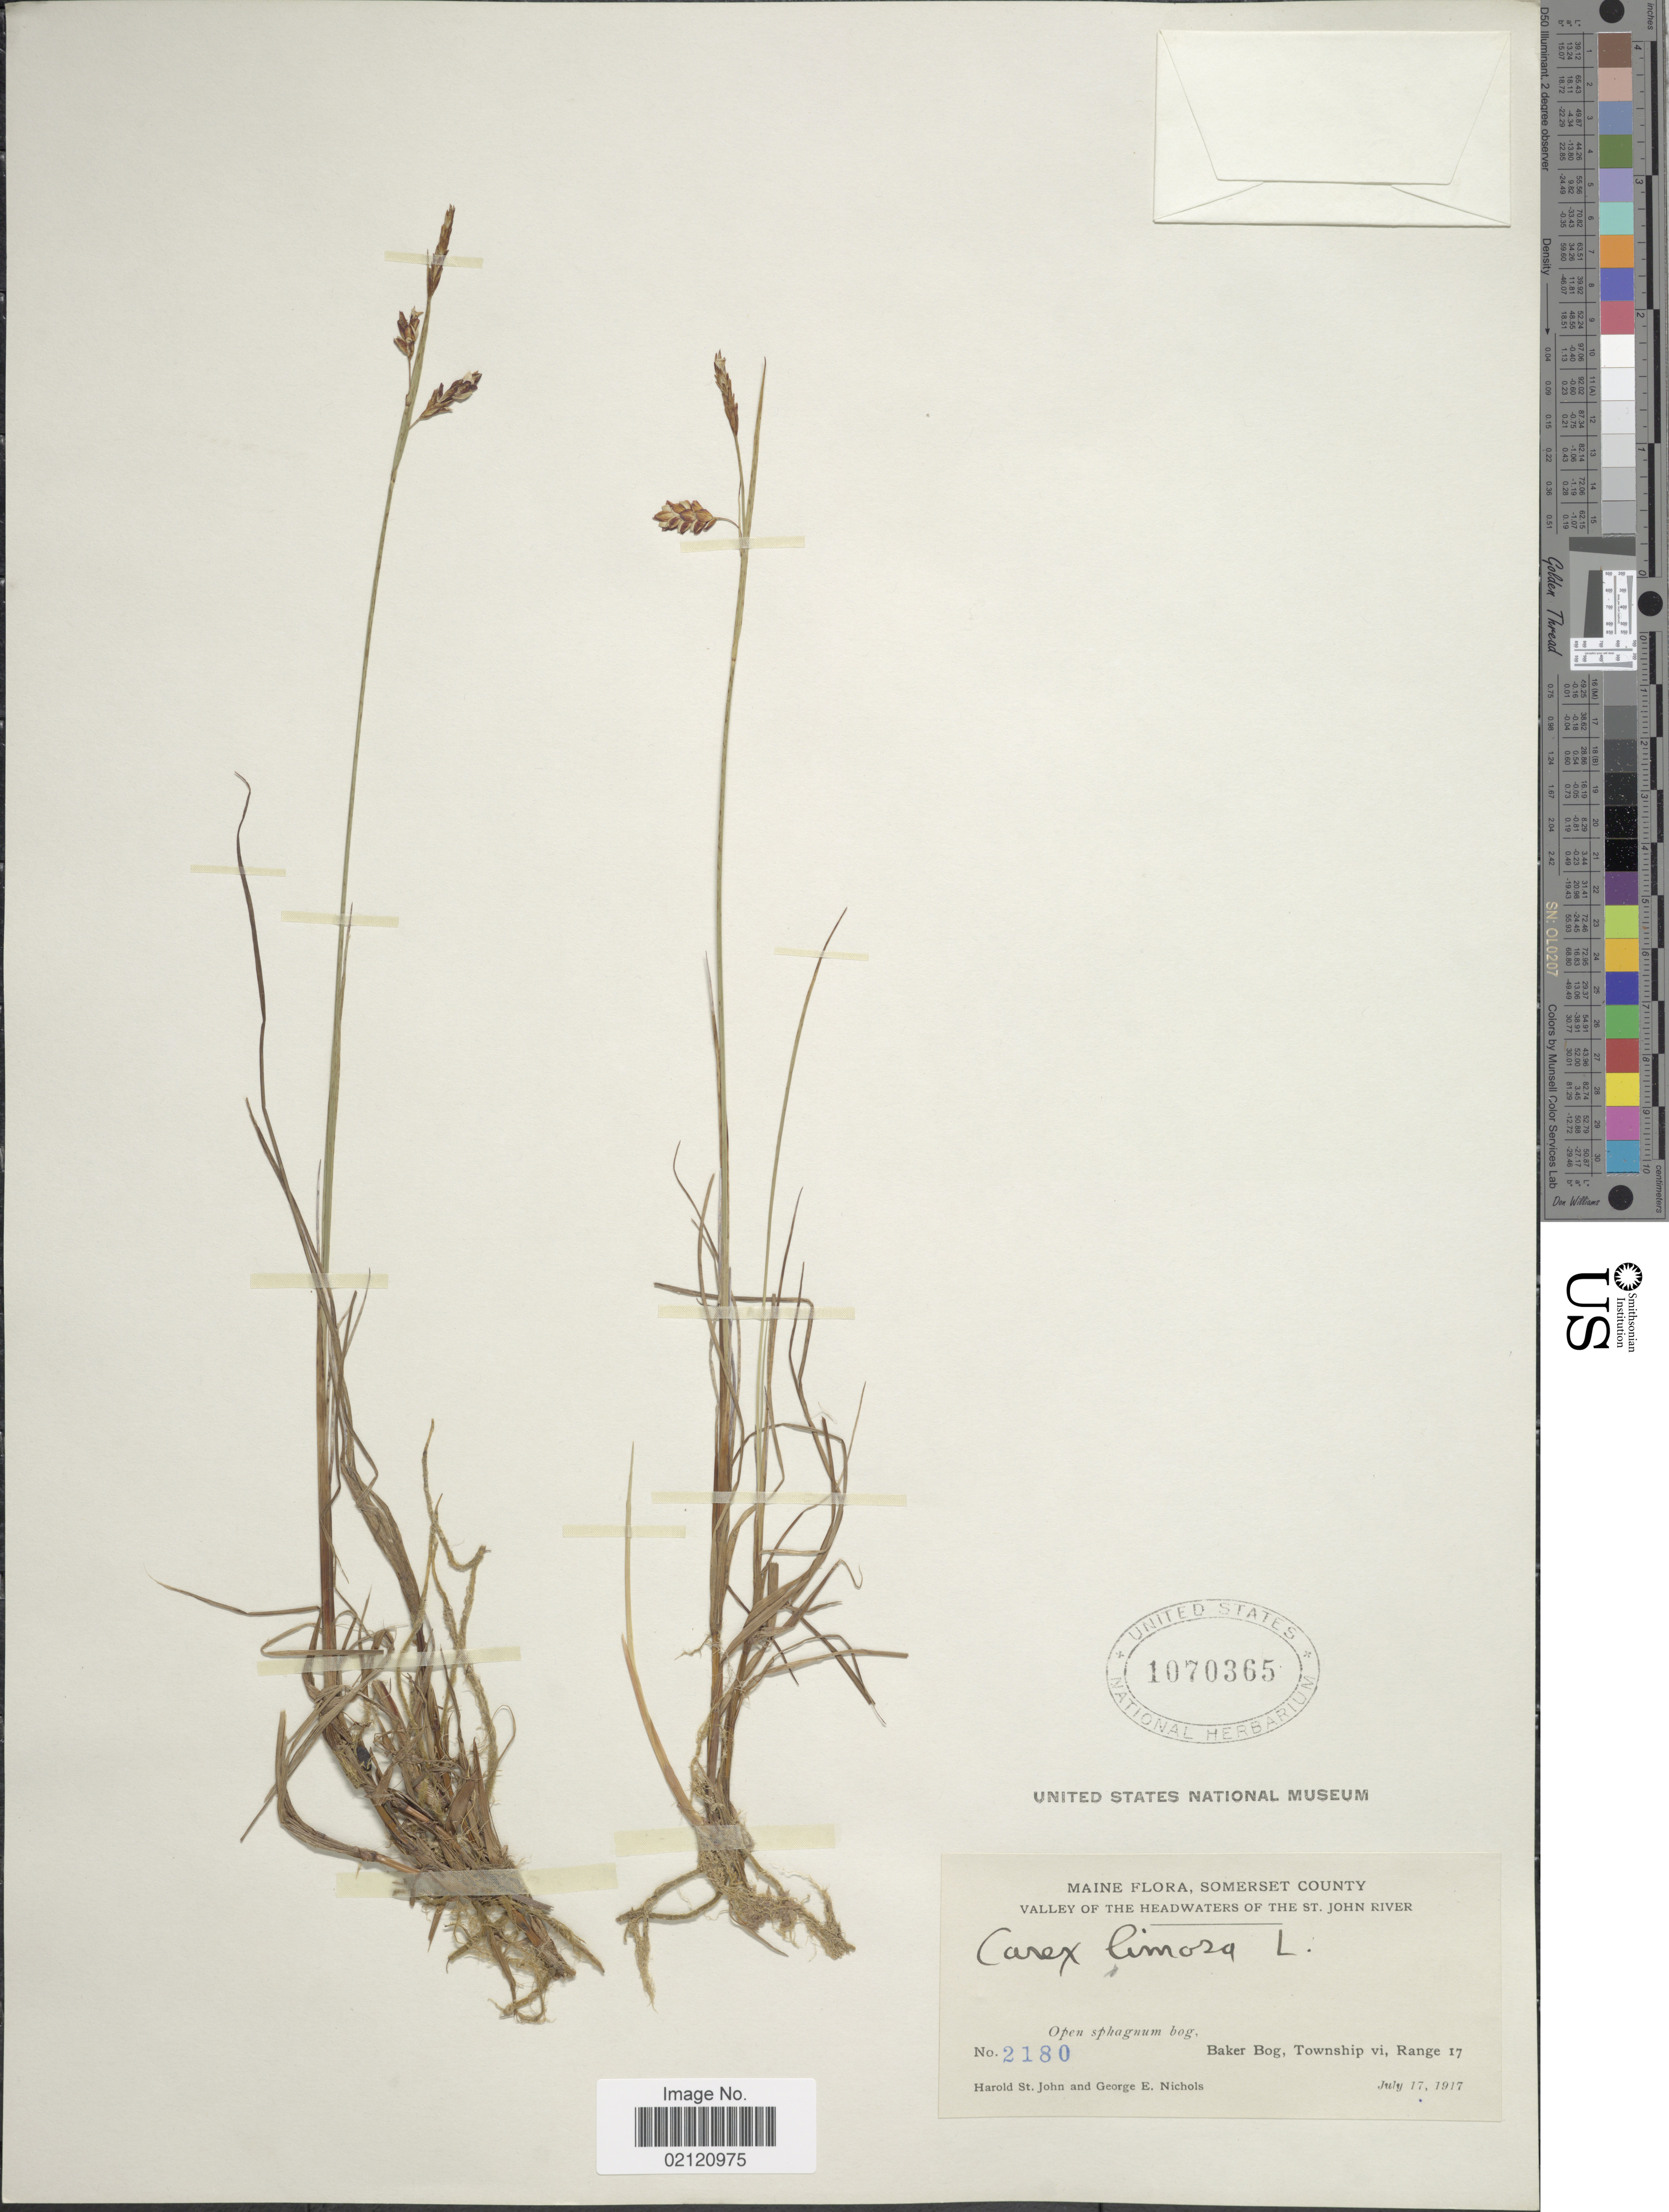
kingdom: Plantae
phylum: Tracheophyta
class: Liliopsida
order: Poales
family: Cyperaceae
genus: Carex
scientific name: Carex limosa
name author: L.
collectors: H. St. John & G. E. Nichols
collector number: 2180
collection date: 1917-07-17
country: United States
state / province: Maine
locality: Somerset County, Baker Bog, Township VI, Range 17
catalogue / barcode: US 1070365